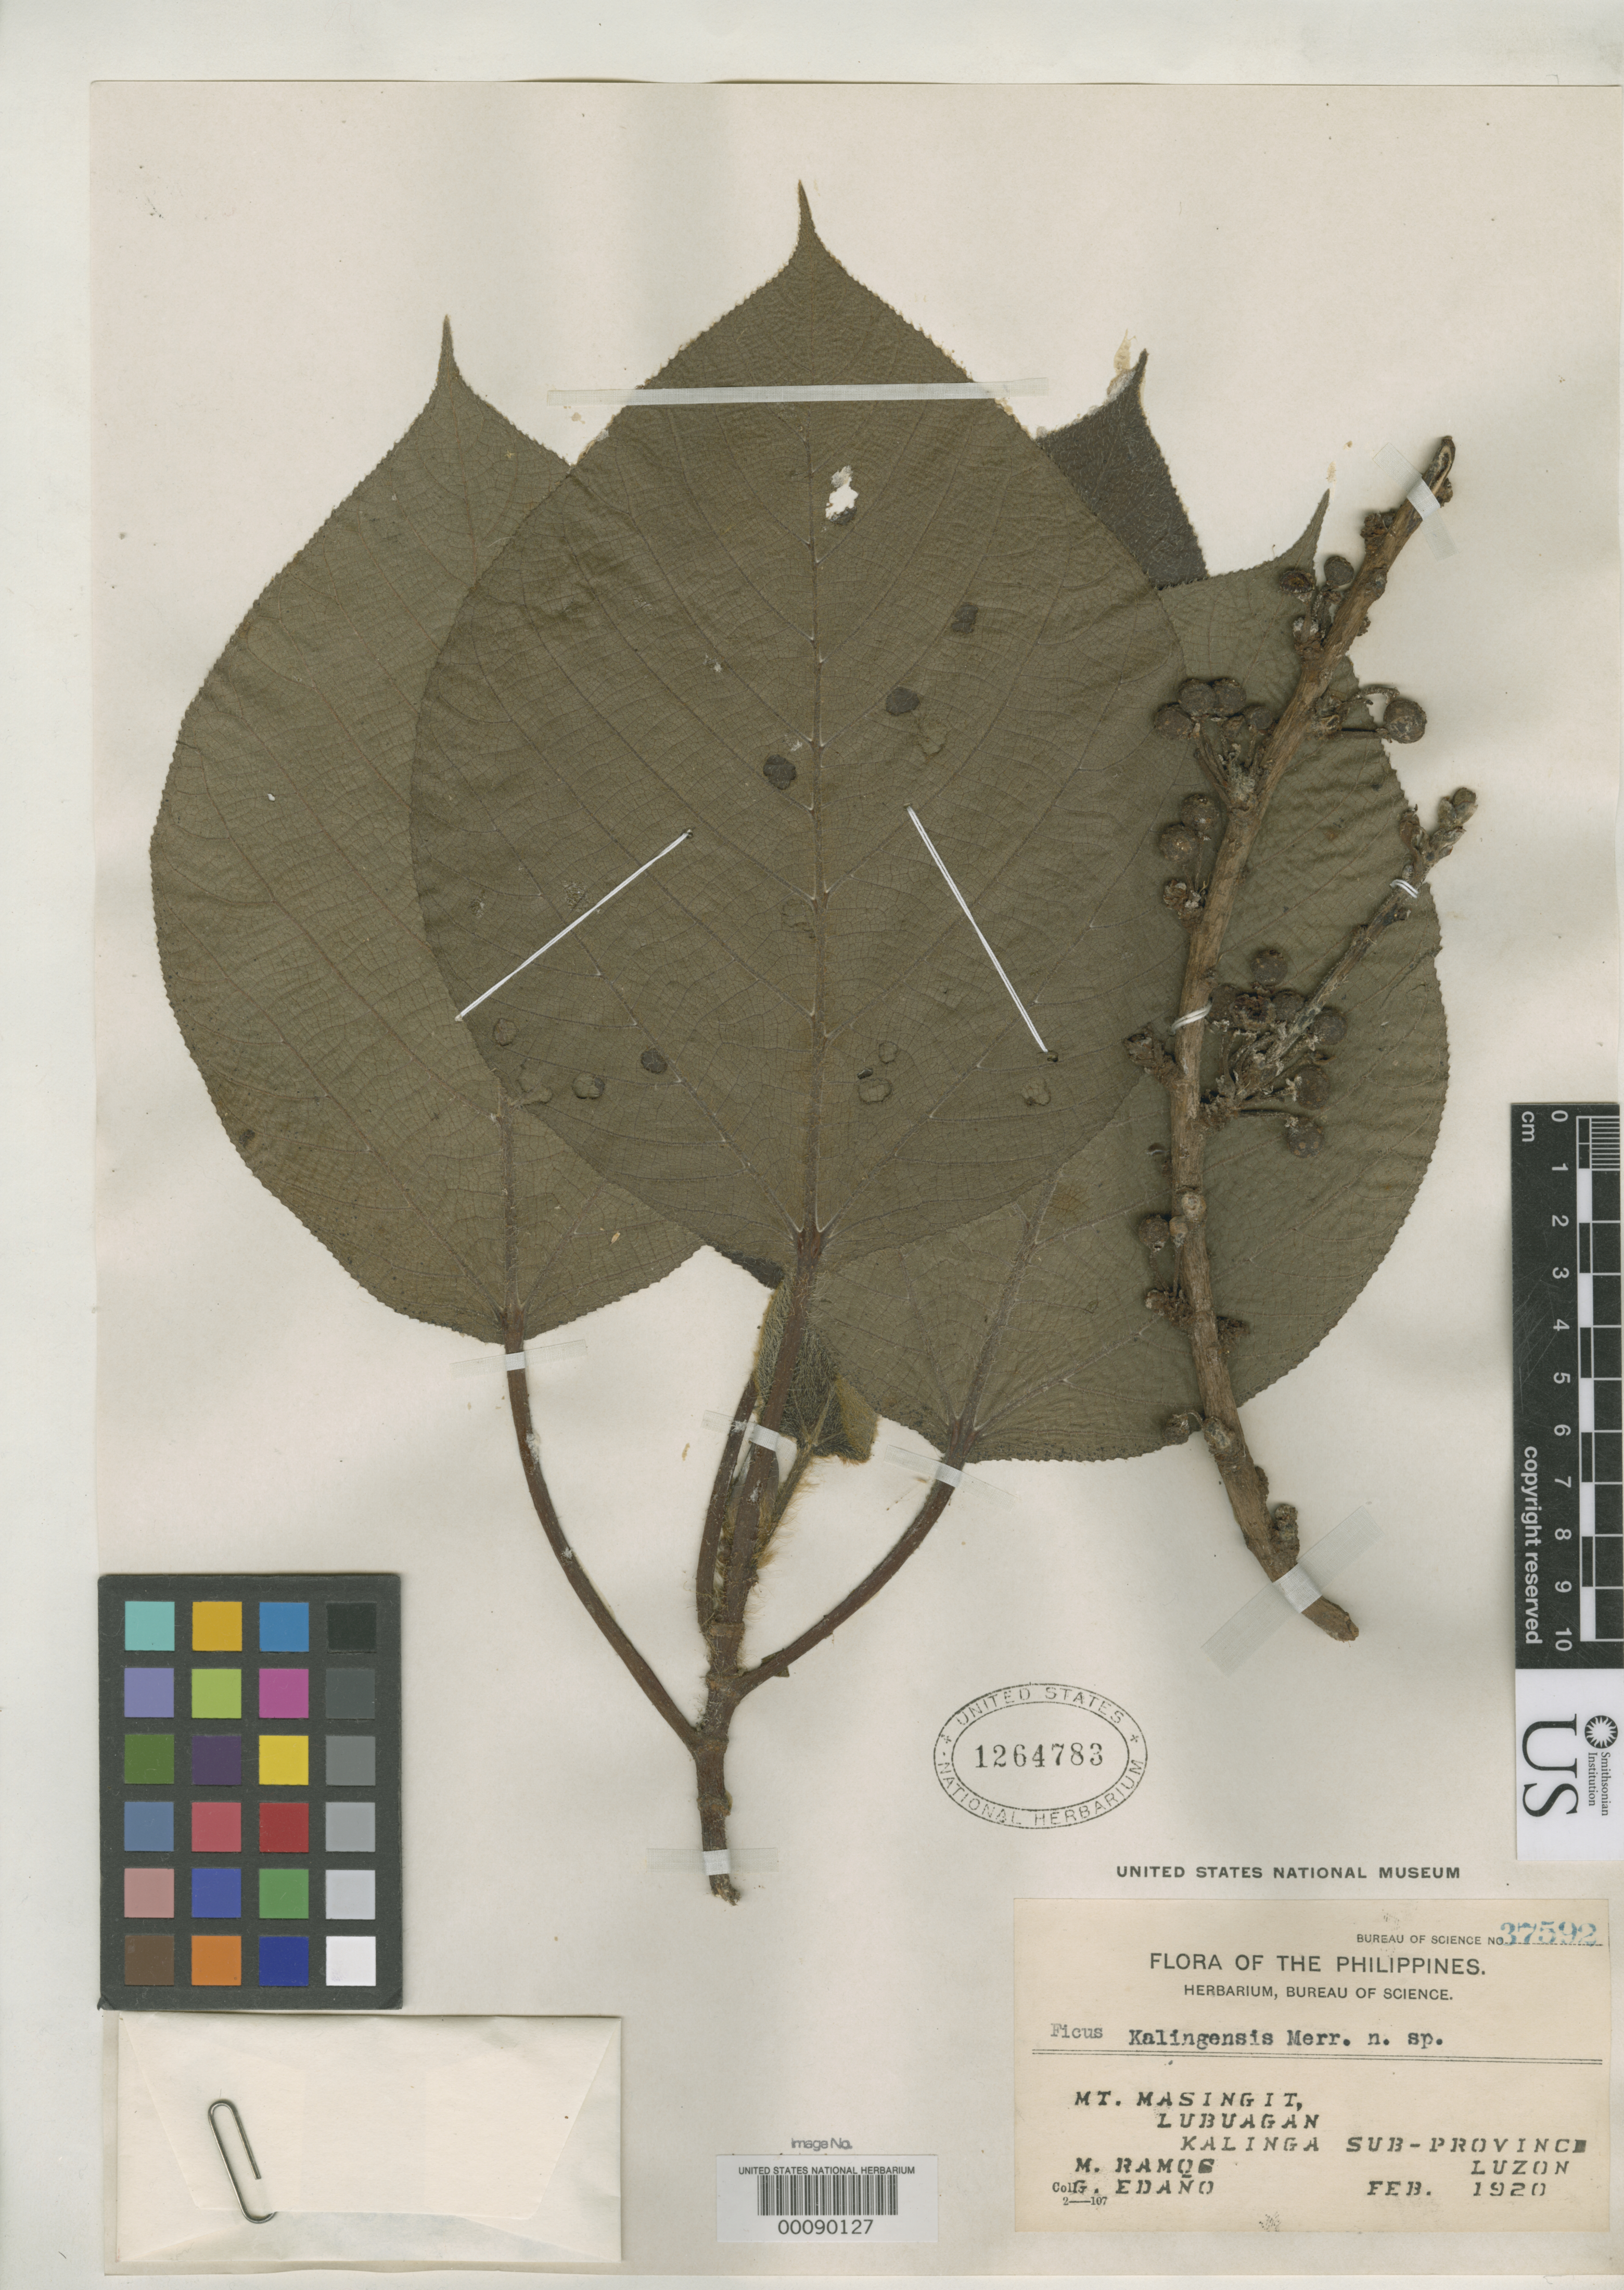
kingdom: Plantae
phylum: Tracheophyta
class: Magnoliopsida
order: Rosales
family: Moraceae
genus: Ficus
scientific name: Ficus kalingaensis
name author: Merr.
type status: Isotype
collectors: M. Ramos & G. E. Edaño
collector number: Bur. Sci. 37592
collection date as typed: Feb 1920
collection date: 1920-02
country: Philippines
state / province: Cordillera (Administrative Region)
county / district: Apayao / Kalinga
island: Luzon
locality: Mt. Masingit, Lubuagan.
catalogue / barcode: US 1264783